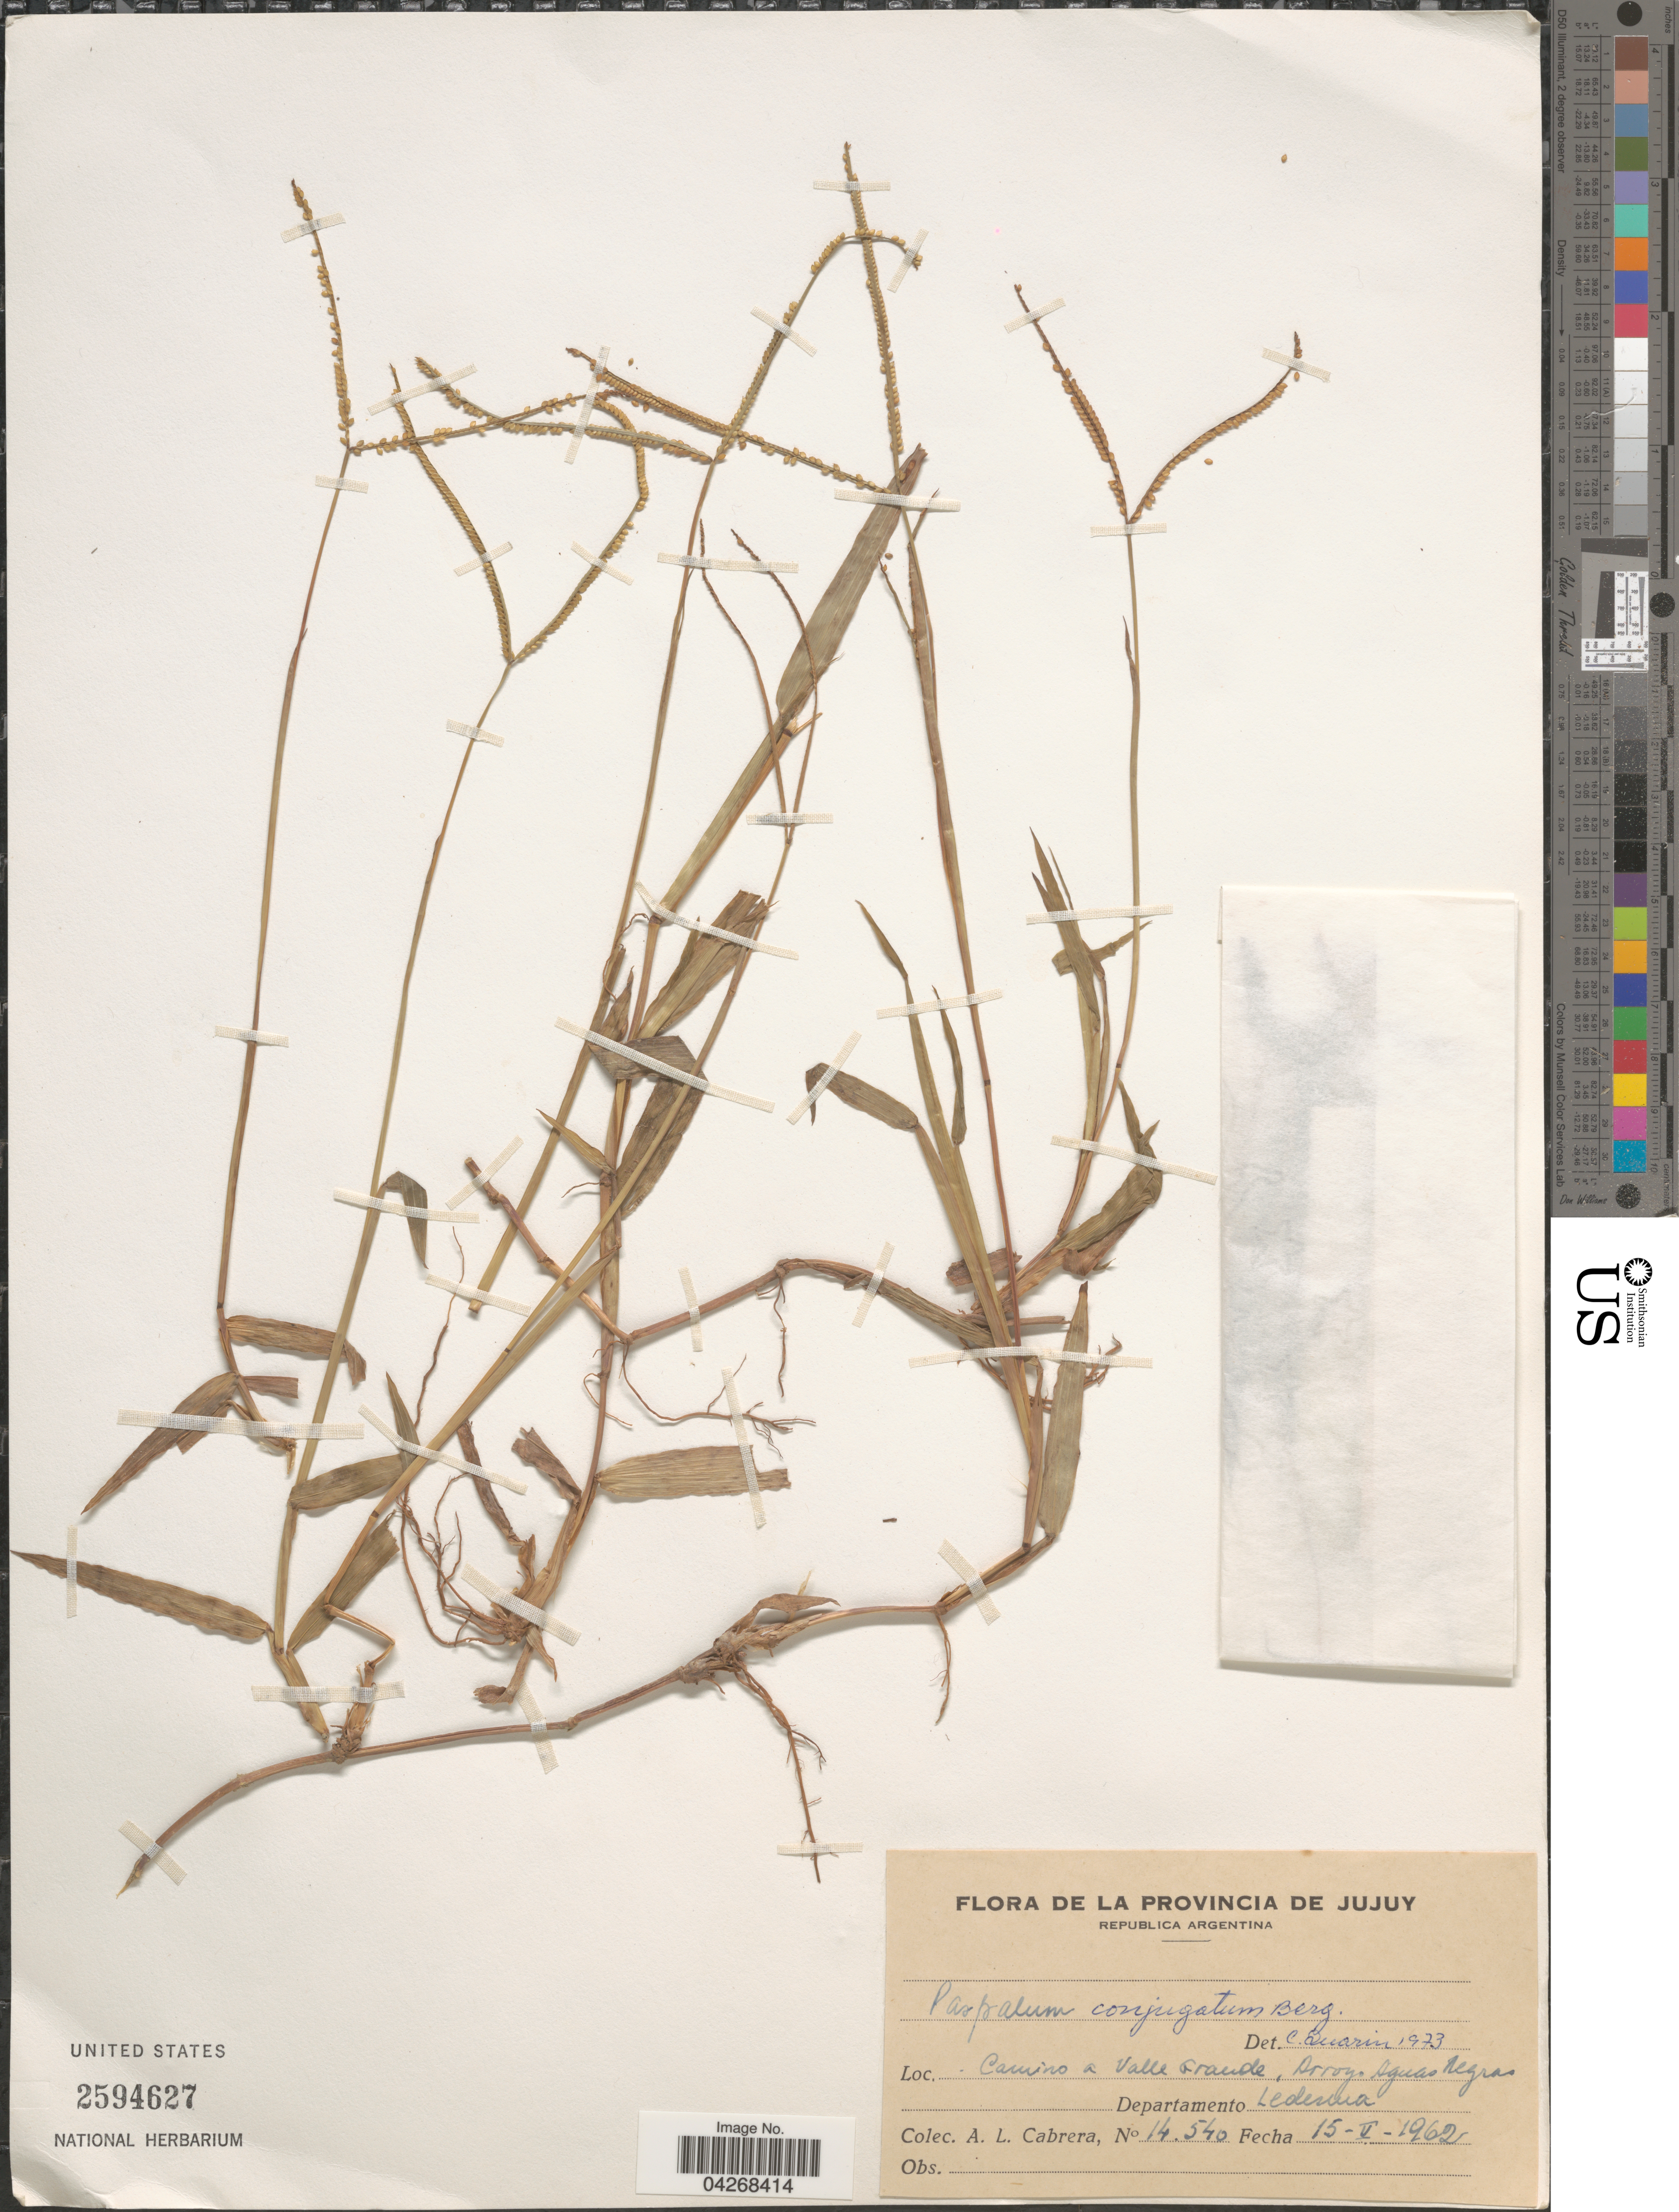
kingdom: Plantae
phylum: Tracheophyta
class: Liliopsida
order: Poales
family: Poaceae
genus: Paspalum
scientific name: Paspalum conjugatum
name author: P.J. Bergius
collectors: A. L. Cabrera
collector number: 14540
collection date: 1962-05-15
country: Argentina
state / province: Jujuy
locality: Camino a Valle Grande, Arroyo Aguas Negras. Departamento Ledesma.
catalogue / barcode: US 2594627